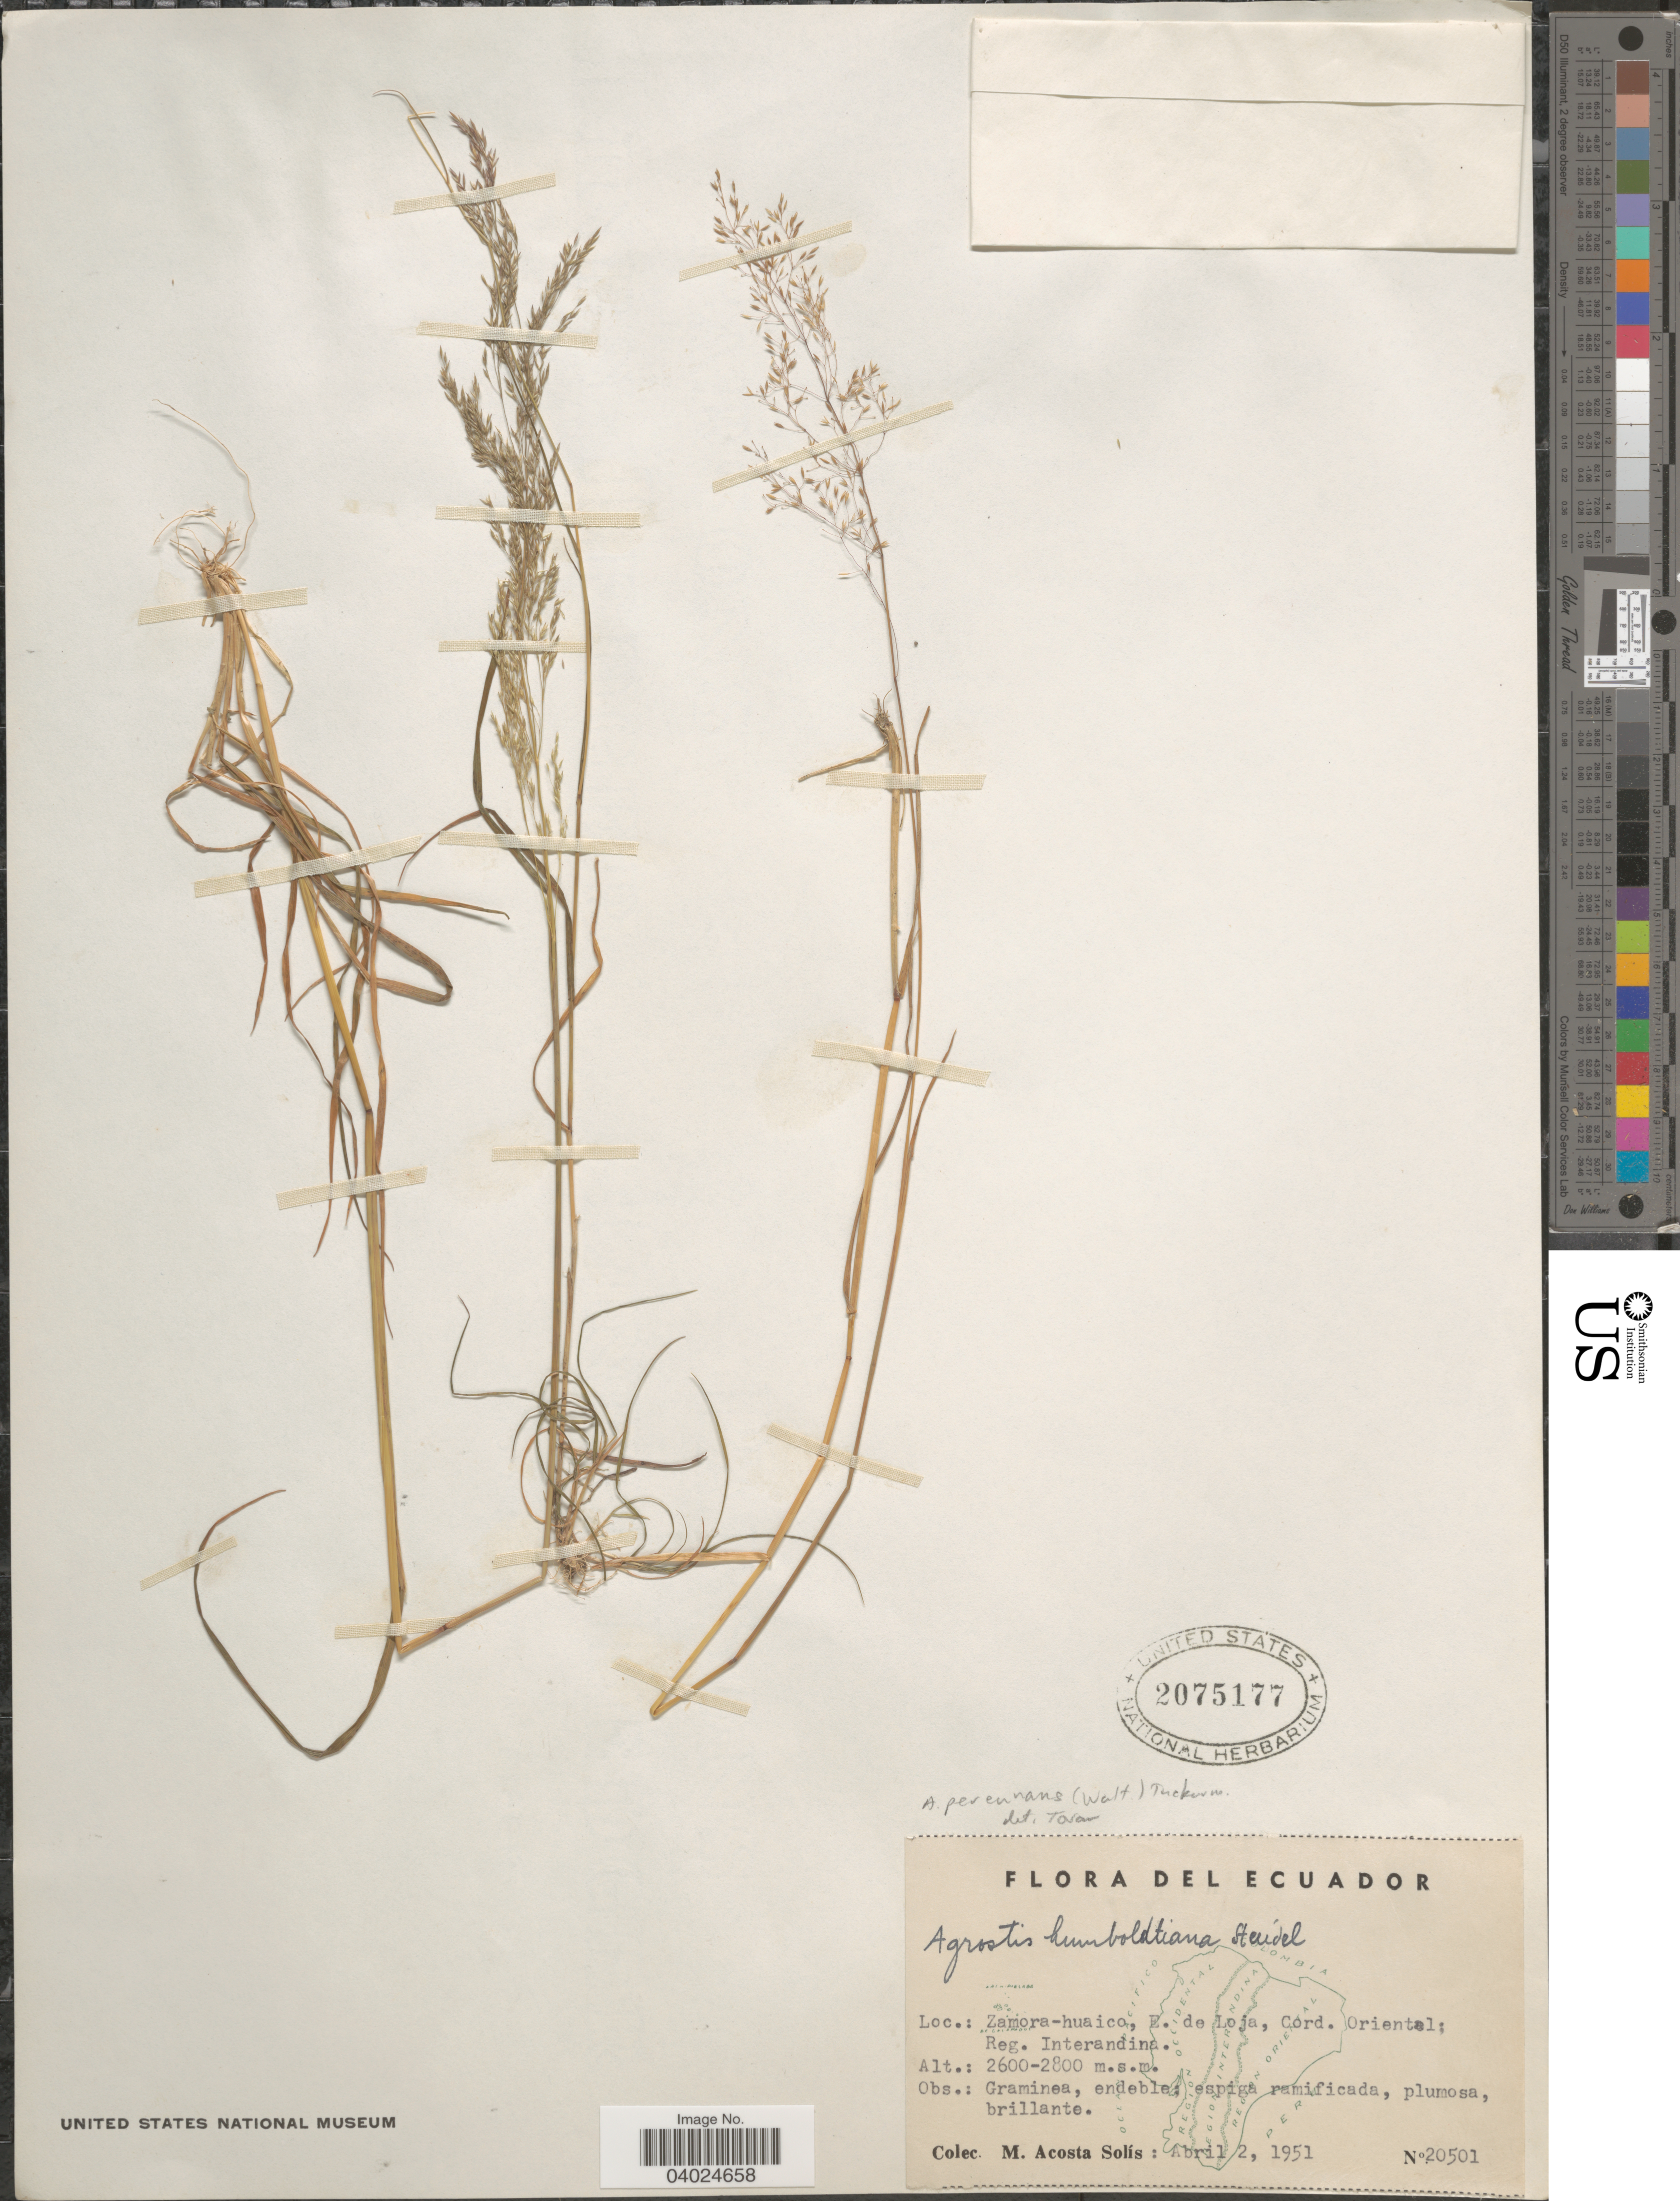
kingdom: Plantae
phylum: Tracheophyta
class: Liliopsida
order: Poales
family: Poaceae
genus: Agrostis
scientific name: Agrostis perennans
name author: (Walter) Tuck.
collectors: M. Acosta Solis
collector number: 20501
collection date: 1951-04-02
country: Ecuador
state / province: Loja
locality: Zamora-huaico, E. de Loja, Cord. Oriental; Reg. Interandina.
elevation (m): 2600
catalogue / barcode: US 2075177